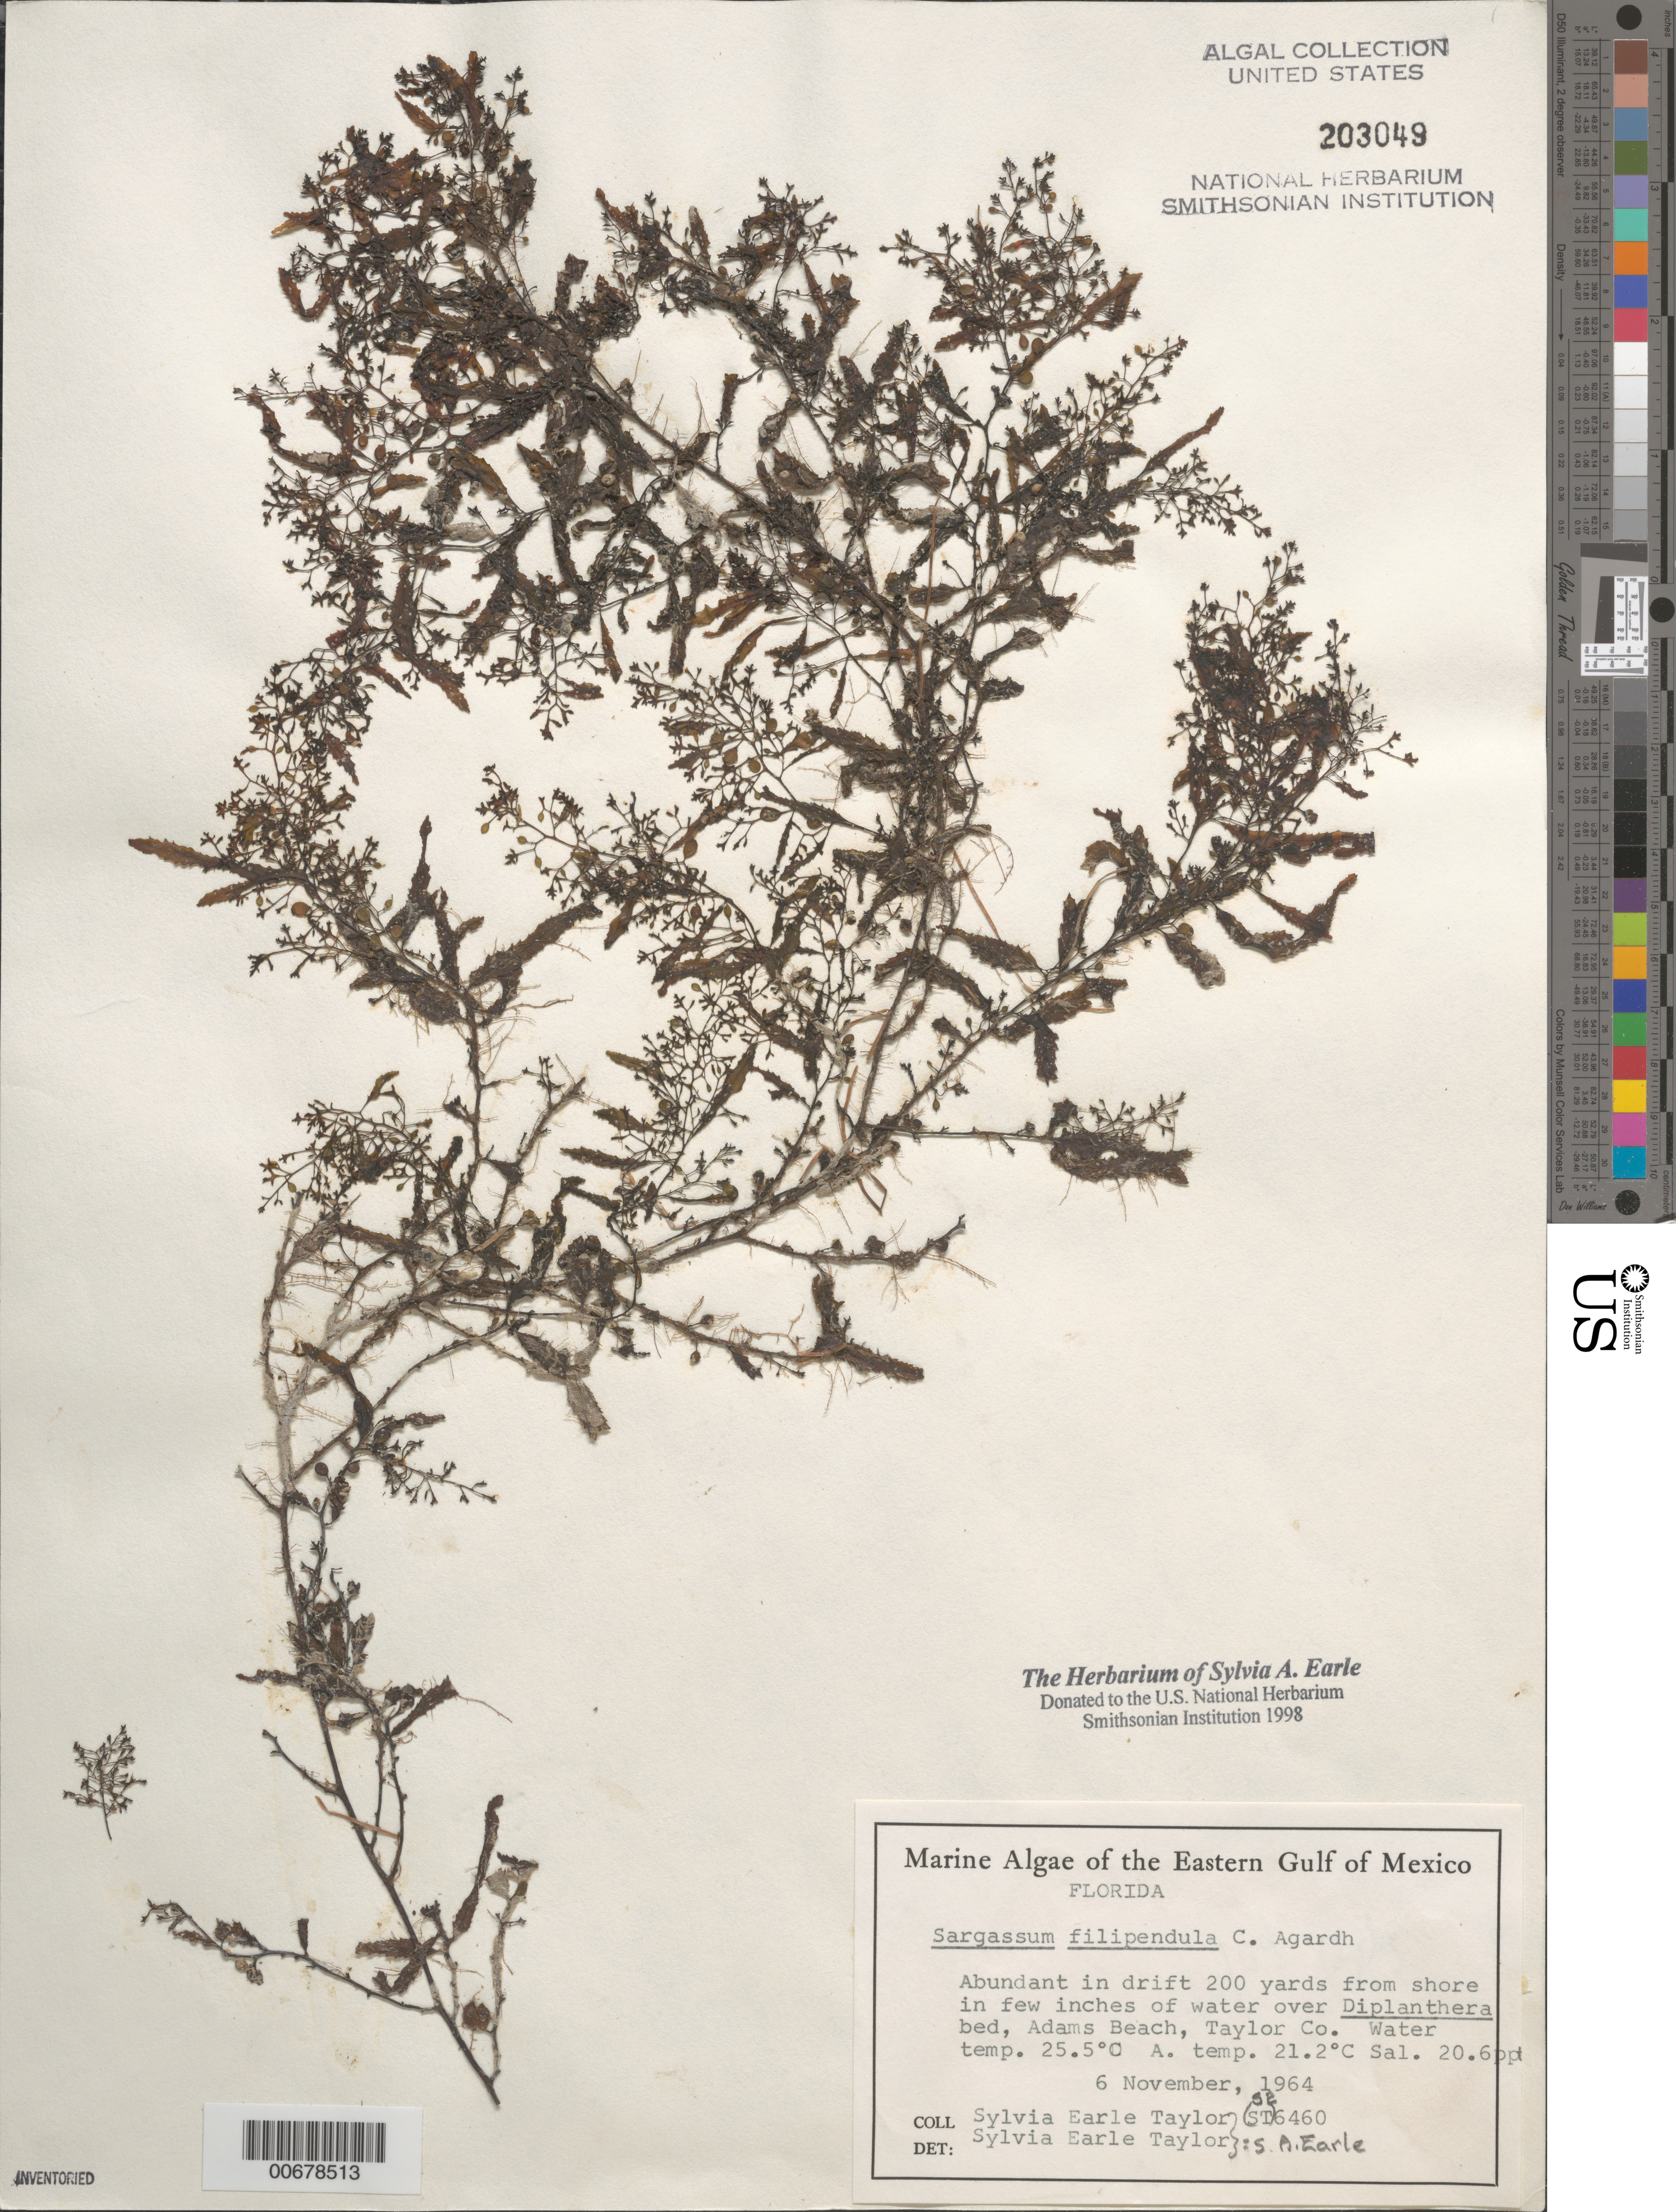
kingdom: Chromista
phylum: Ochrophyta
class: Phaeophyceae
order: Fucales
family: Sargassaceae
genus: Sargassum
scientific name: Sargassum filipendula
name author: C. Agardh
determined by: Earle, S. A.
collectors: S. A. Earle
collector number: SE 6460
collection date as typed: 06 Nov 1964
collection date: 1964-11-06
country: United States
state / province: Florida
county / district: Taylor County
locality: Adams Beach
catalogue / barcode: US 203049